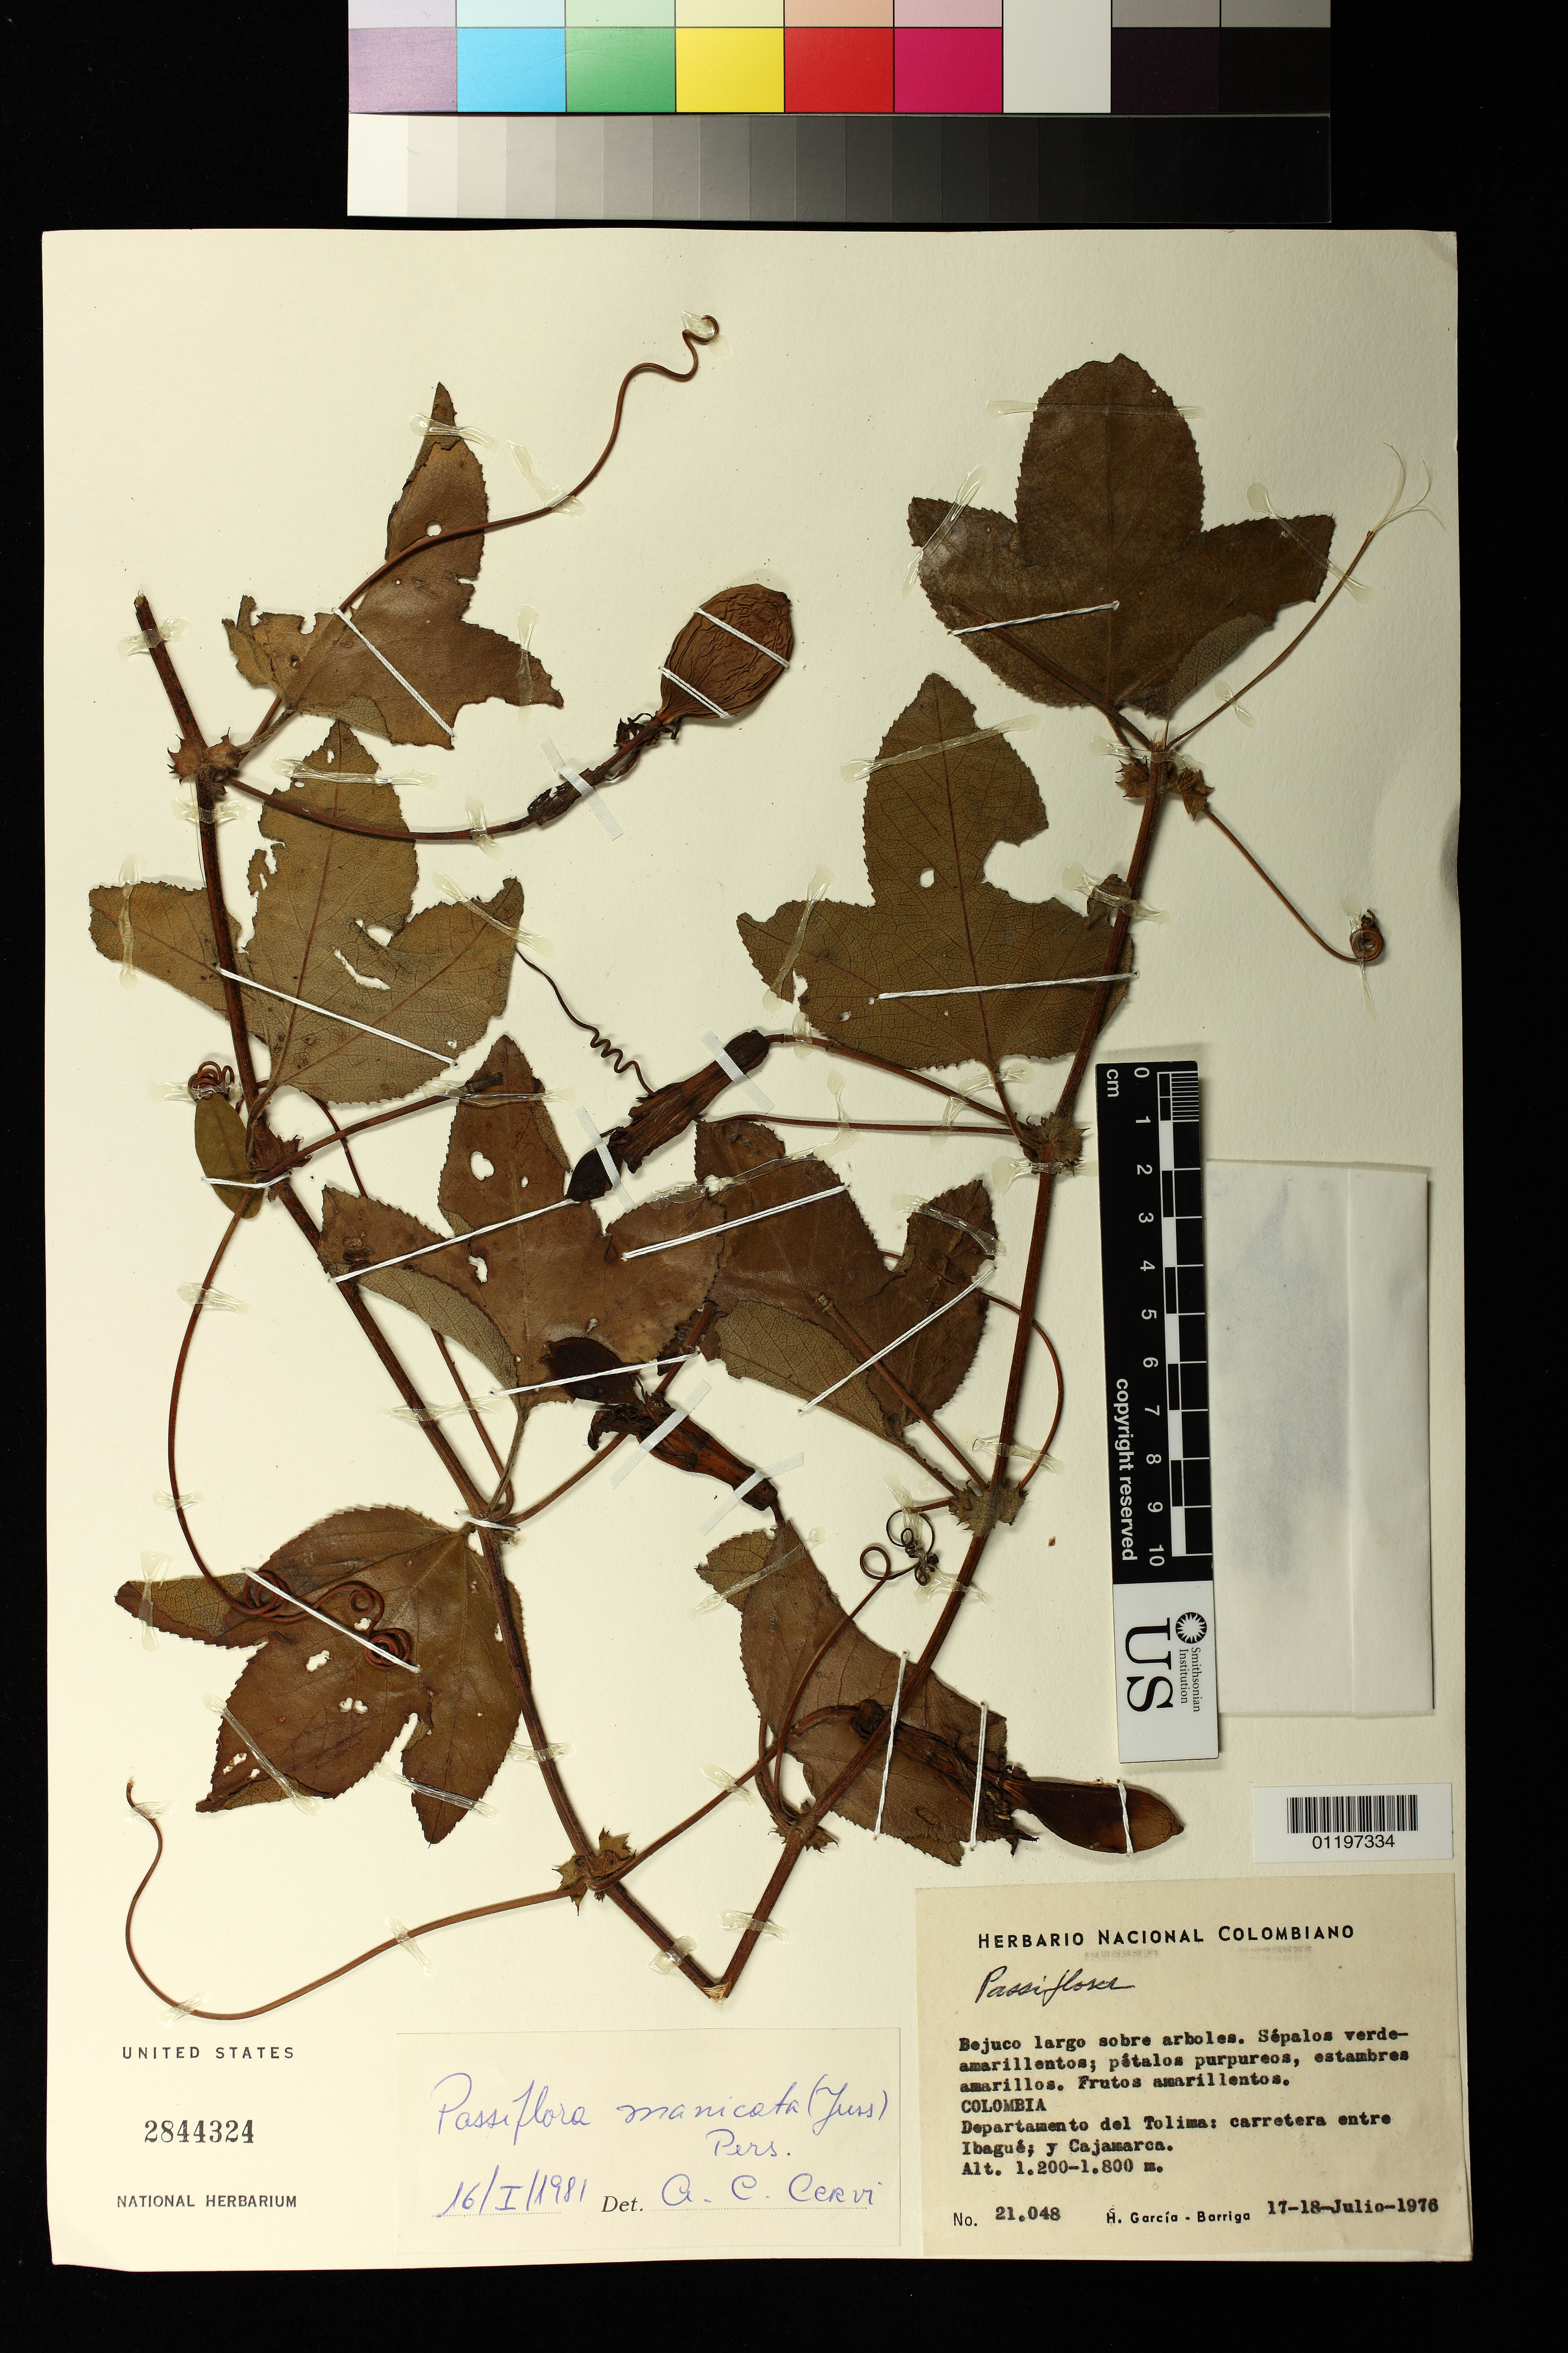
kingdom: Plantae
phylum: Tracheophyta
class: Magnoliopsida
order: Malpighiales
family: Passifloraceae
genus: Passiflora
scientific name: Passiflora manicata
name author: (Juss.) Pers.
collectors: H. García Barriga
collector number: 21048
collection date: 1976-07-17/1976-07-18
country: Colombia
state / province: Tolima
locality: Carretera entre Ibagué y Cajamarca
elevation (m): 1200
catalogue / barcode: US 2844324